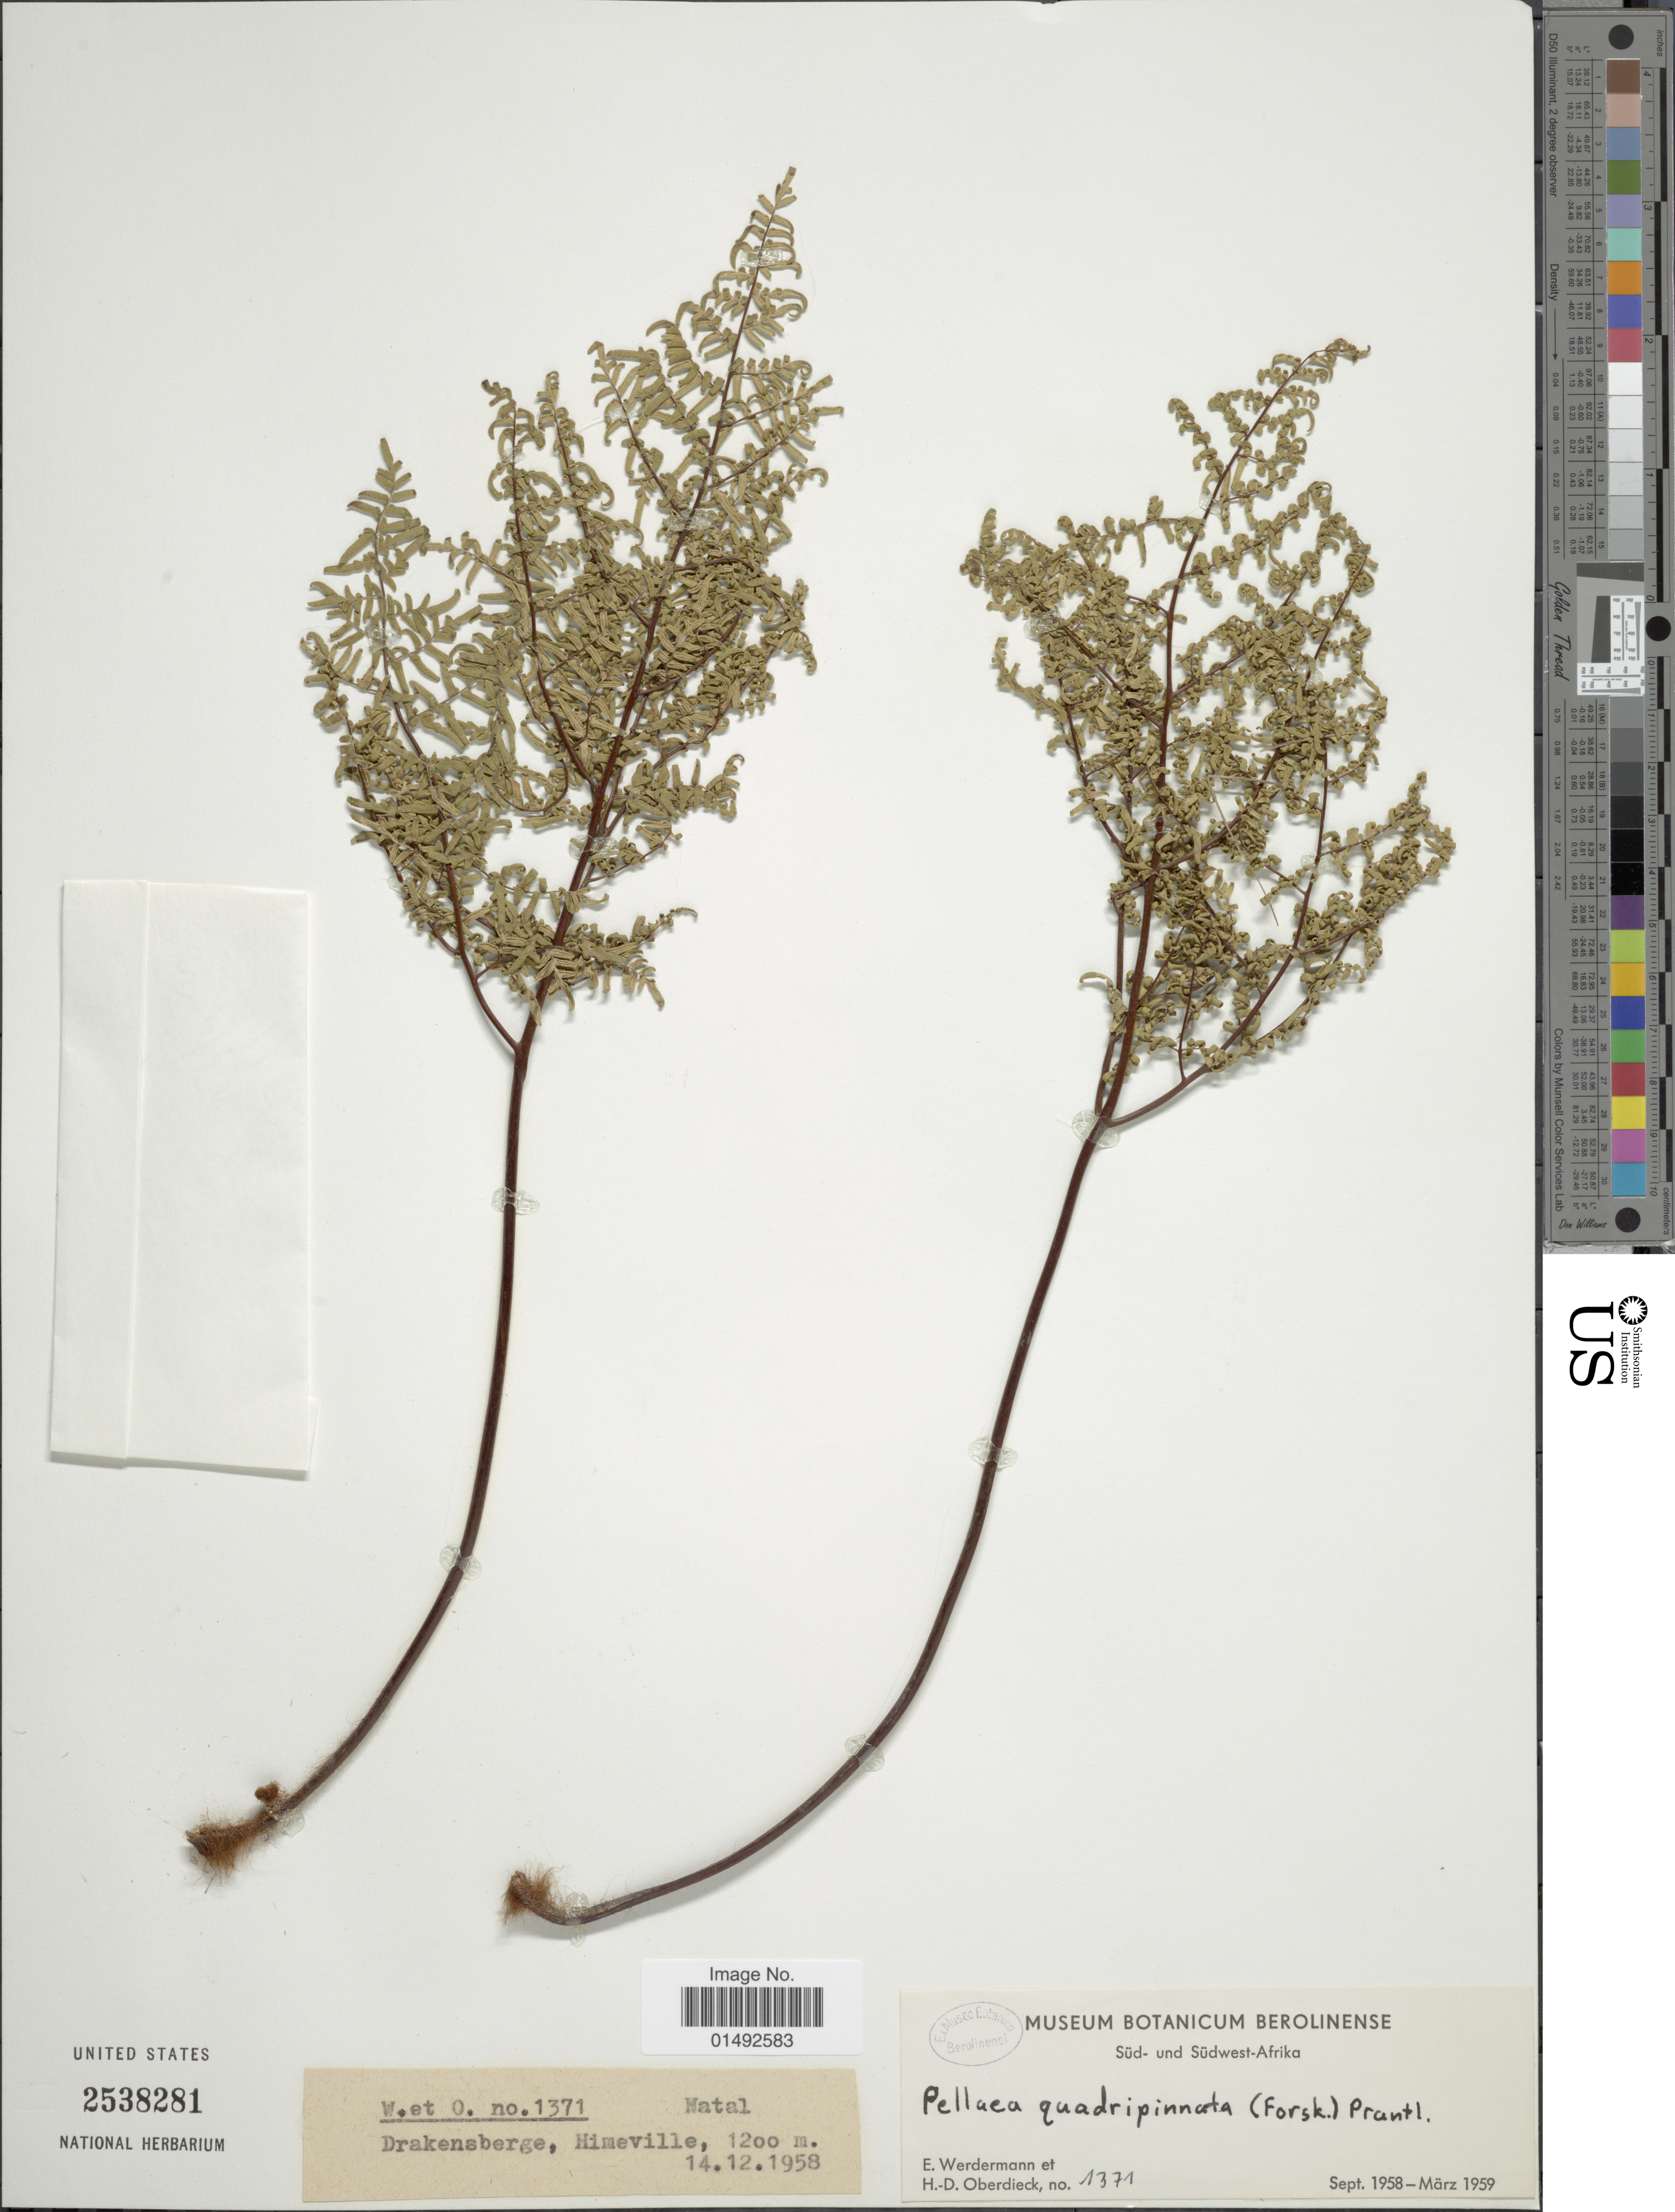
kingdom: Plantae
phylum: Tracheophyta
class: Polypodiopsida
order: Polypodiales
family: Pteridaceae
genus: Pellaea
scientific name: Pellaea quadripinnata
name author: (Forssk.) Prantl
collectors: E. Werdermann & H. Oberdieck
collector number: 1371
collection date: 1958-12-14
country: South Africa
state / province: KwaZulu-Natal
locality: Natal, Drakensberge, Himeville, Süd-und Südwest-Afrika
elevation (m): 1200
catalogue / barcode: US 2538281